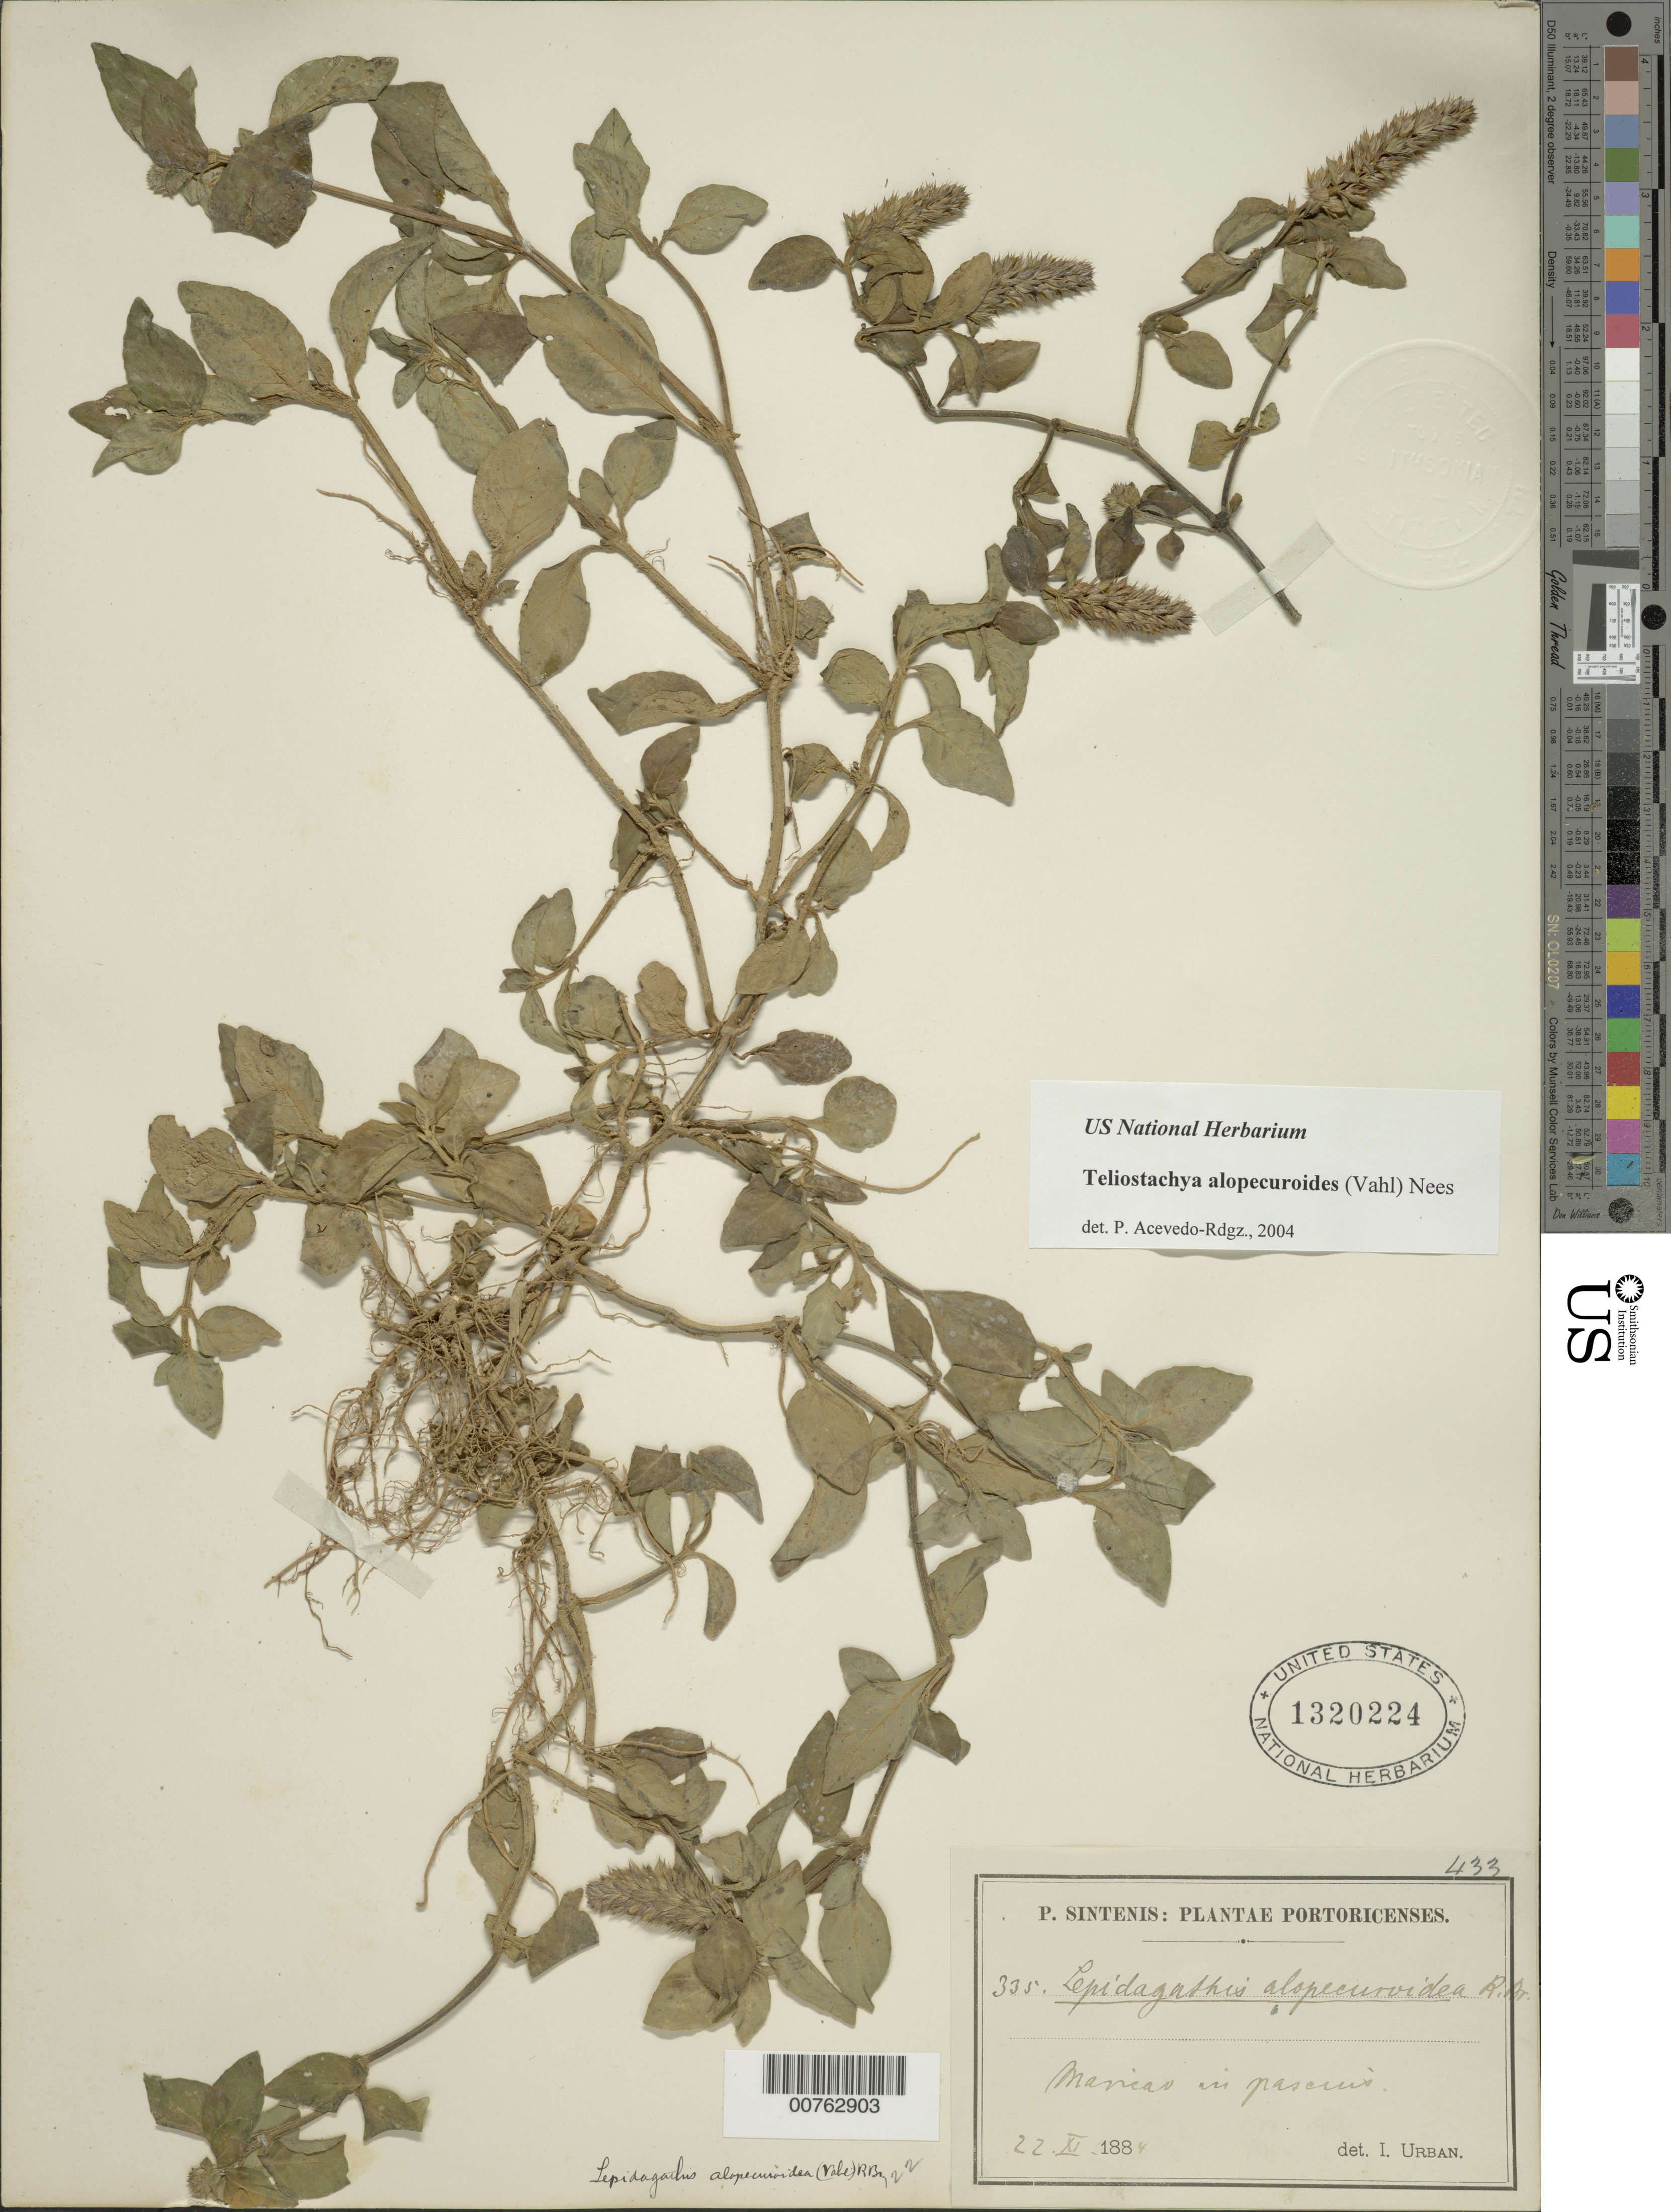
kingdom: Plantae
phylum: Tracheophyta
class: Magnoliopsida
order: Lamiales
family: Acanthaceae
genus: Teliostachya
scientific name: Teliostachya alopecuroidea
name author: (Vahl) Nees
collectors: P. Sintenis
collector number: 335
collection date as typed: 22 Nov 1884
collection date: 1884-11-22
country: Puerto Rico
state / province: Maricao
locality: Maricao in pascuis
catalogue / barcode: US 1320224